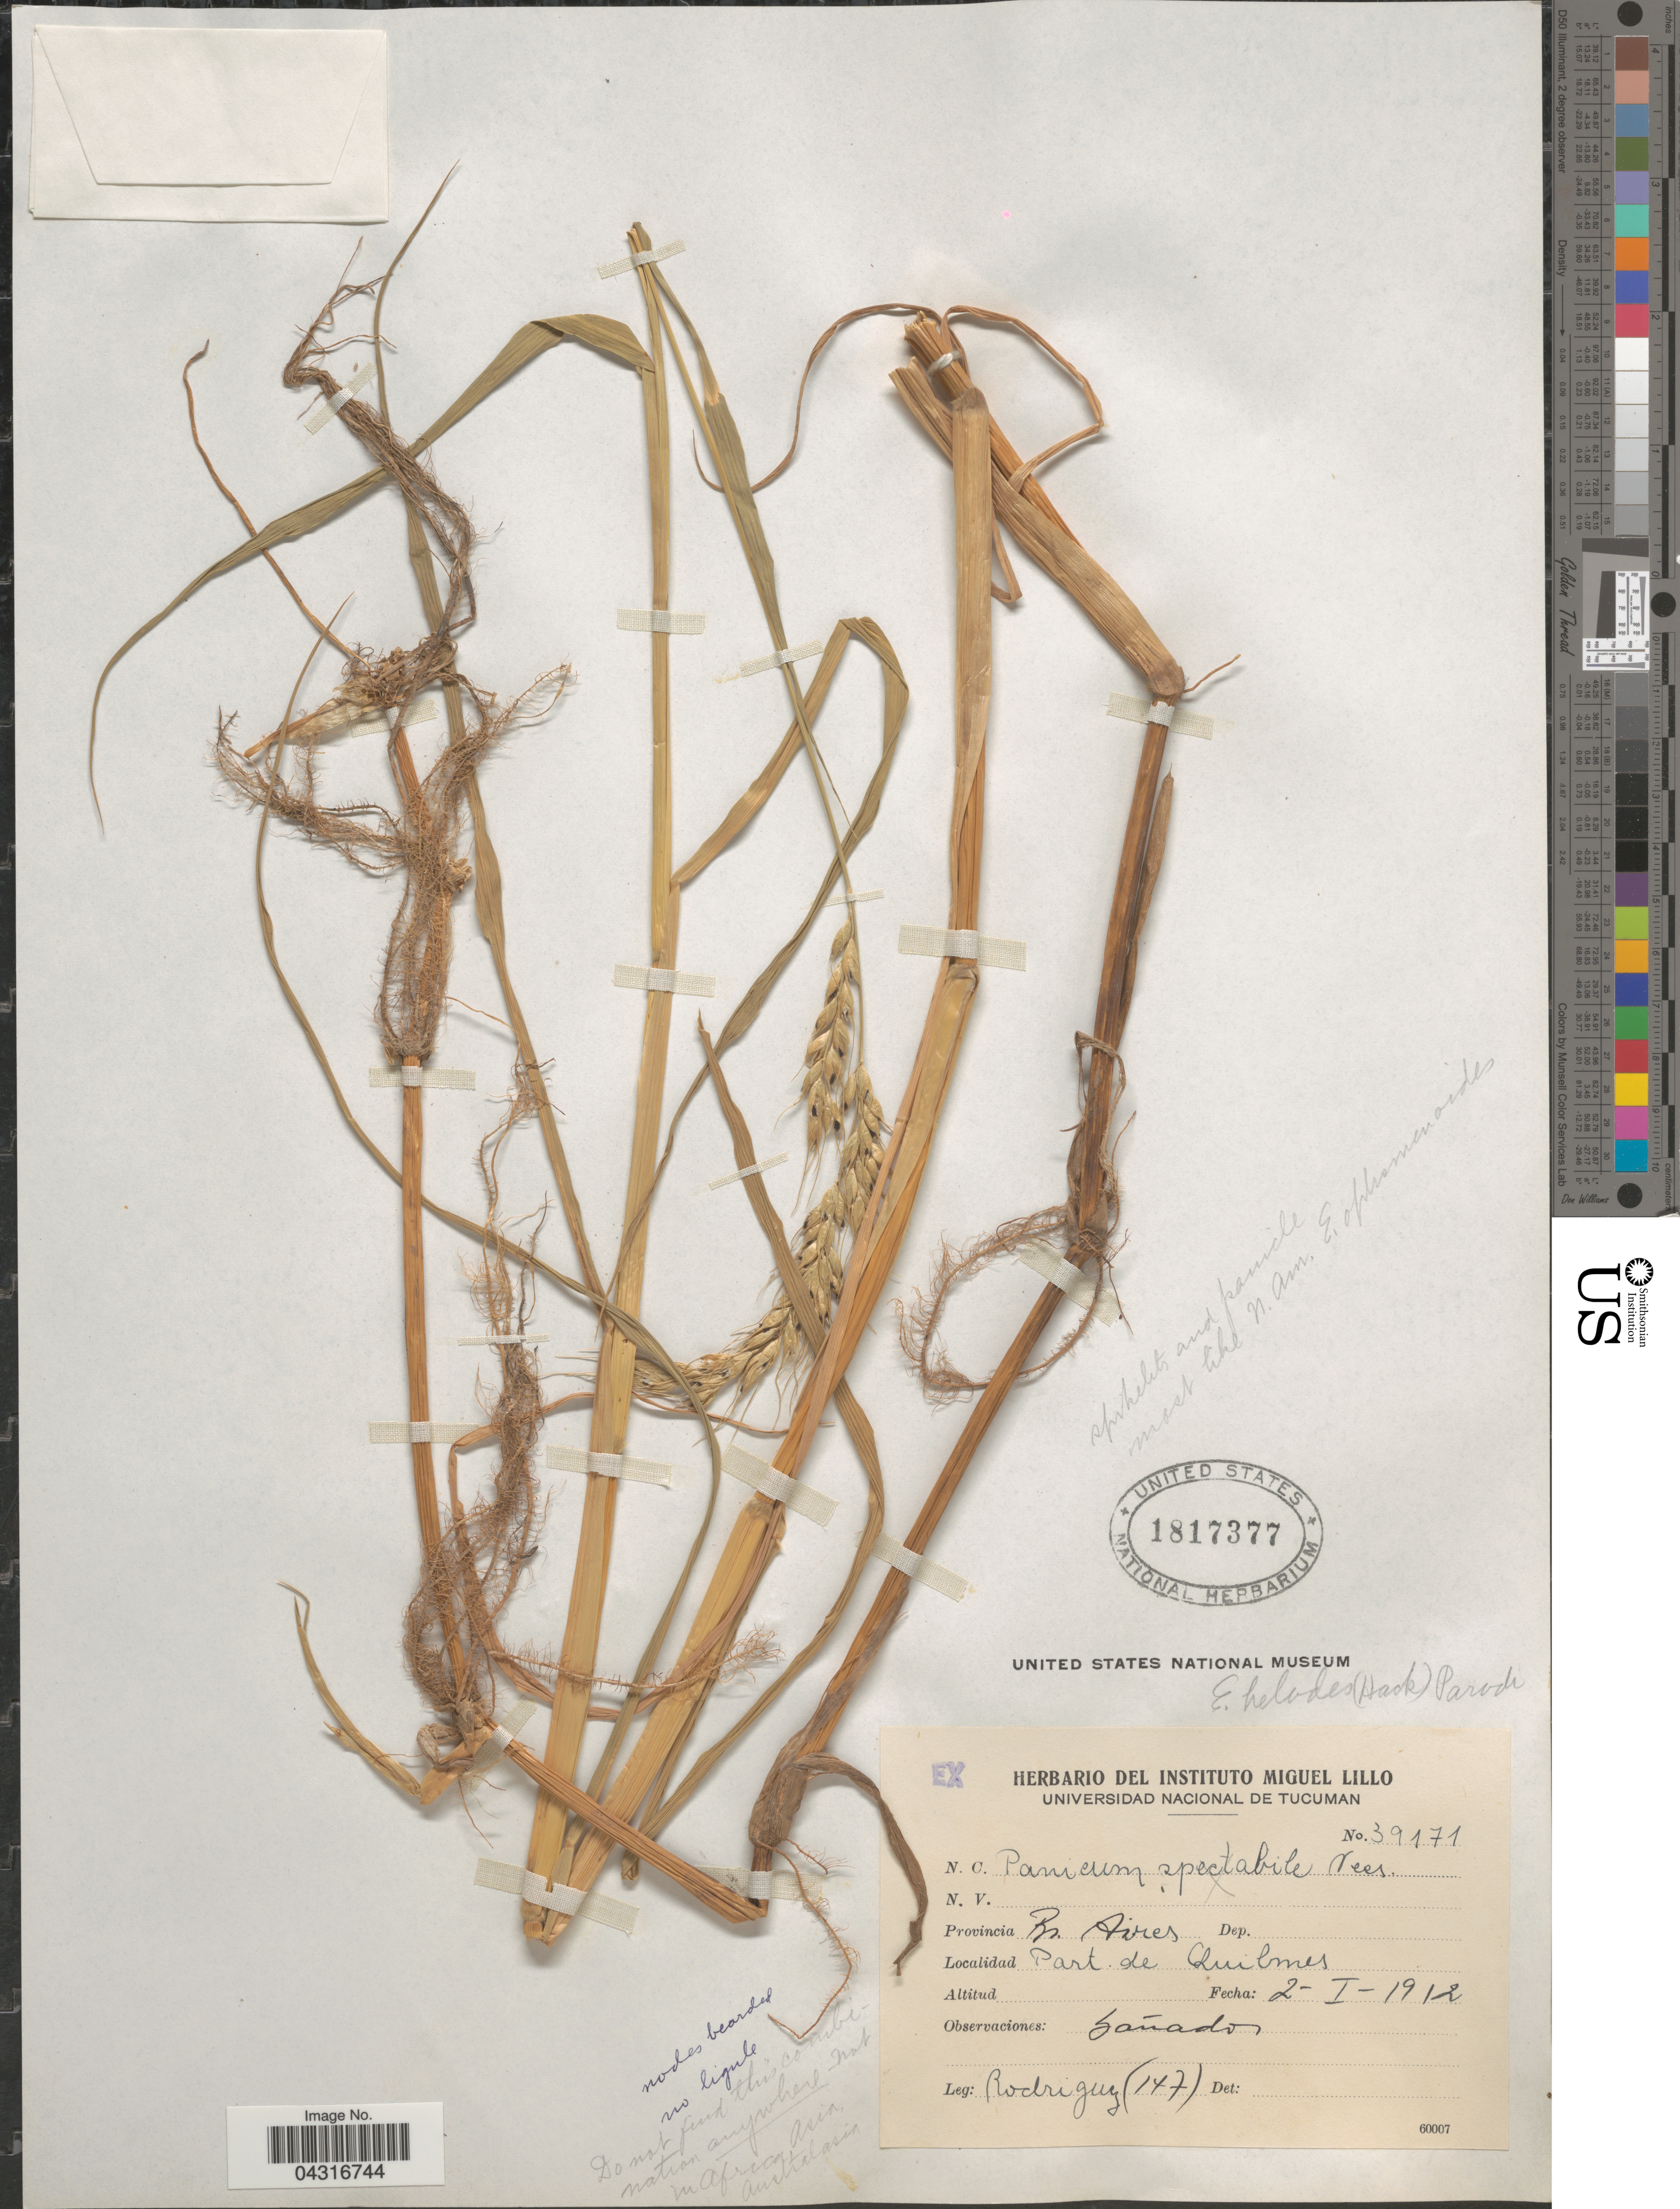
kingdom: Plantae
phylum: Tracheophyta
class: Liliopsida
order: Poales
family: Poaceae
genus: Echinochloa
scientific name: Echinochloa helodes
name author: (Hack.) Parodi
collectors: Rodriguez, --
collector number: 147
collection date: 1912-01-02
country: Argentina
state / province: Buenos Aires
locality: Part. de Quilmes.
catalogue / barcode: US 1817377